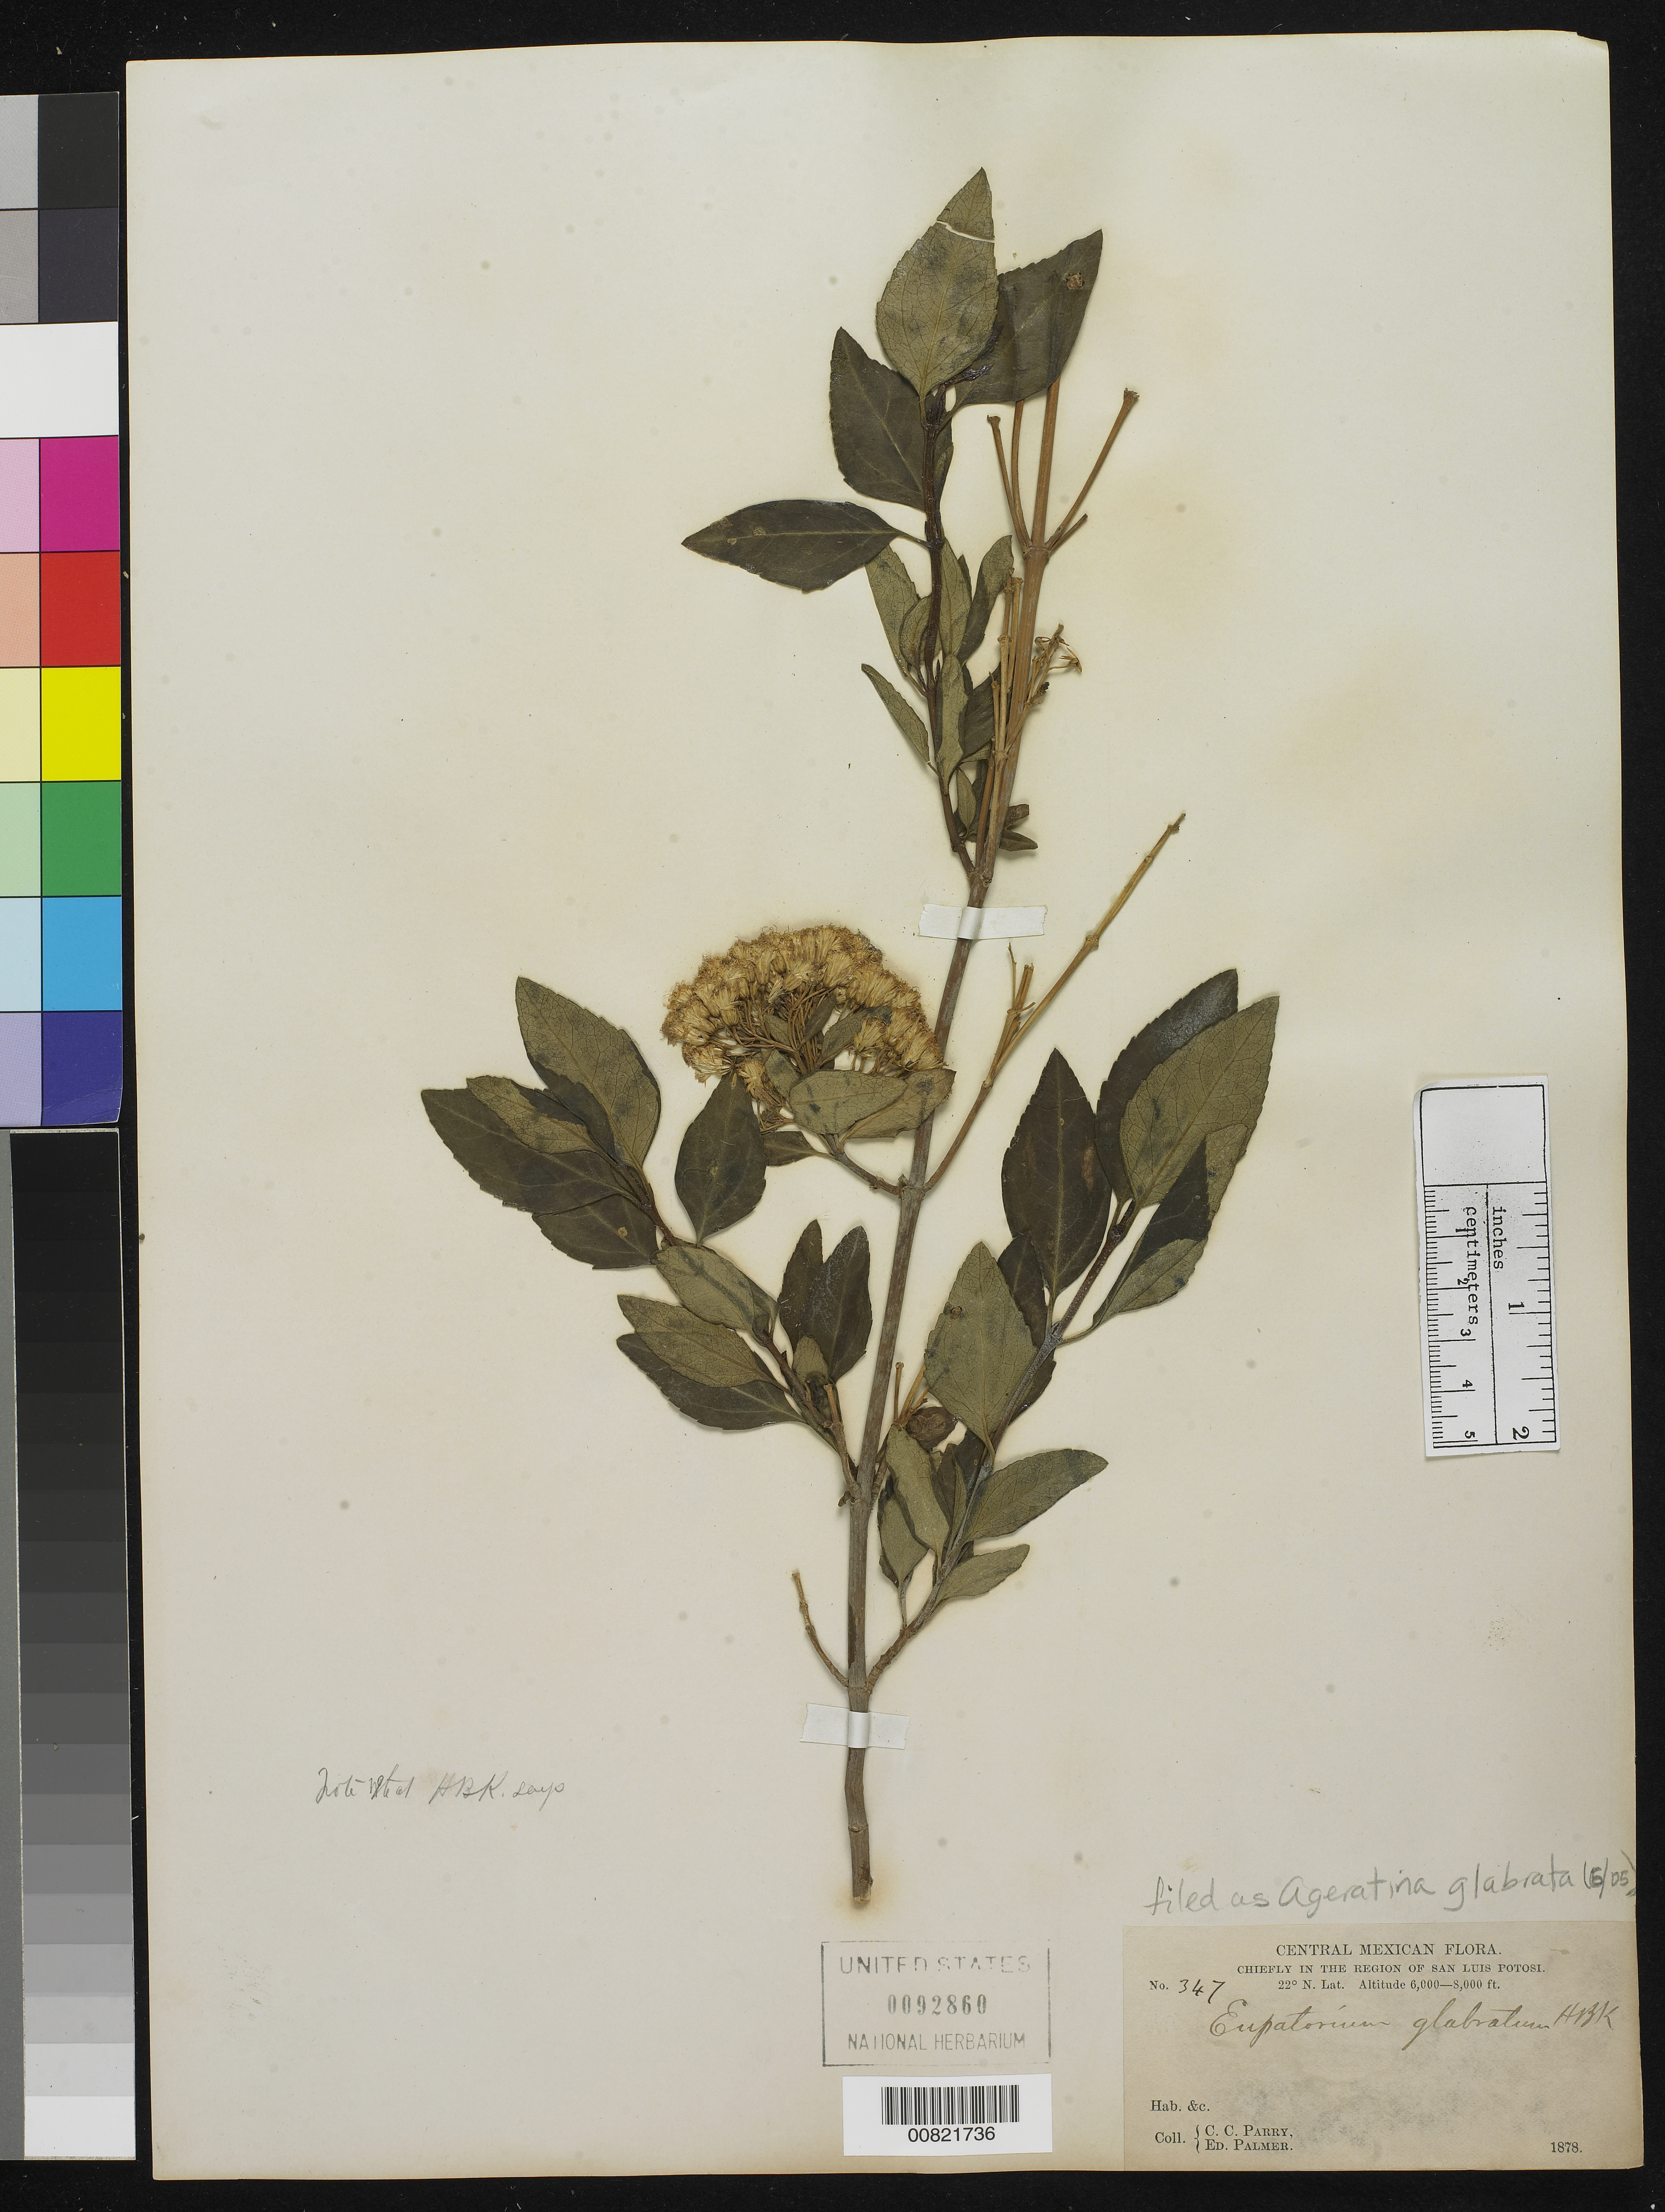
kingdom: Plantae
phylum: Tracheophyta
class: Magnoliopsida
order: Asterales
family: Asteraceae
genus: Ageratina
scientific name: Ageratina glabrata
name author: (Kunth) R.M. King & H. Rob.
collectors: C. C. Parry & E. Palmer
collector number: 347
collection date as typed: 1878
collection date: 1878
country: Mexico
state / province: San Luis Potosí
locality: Chiefly in the region of San Luis Potosí.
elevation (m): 1829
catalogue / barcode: US 92860